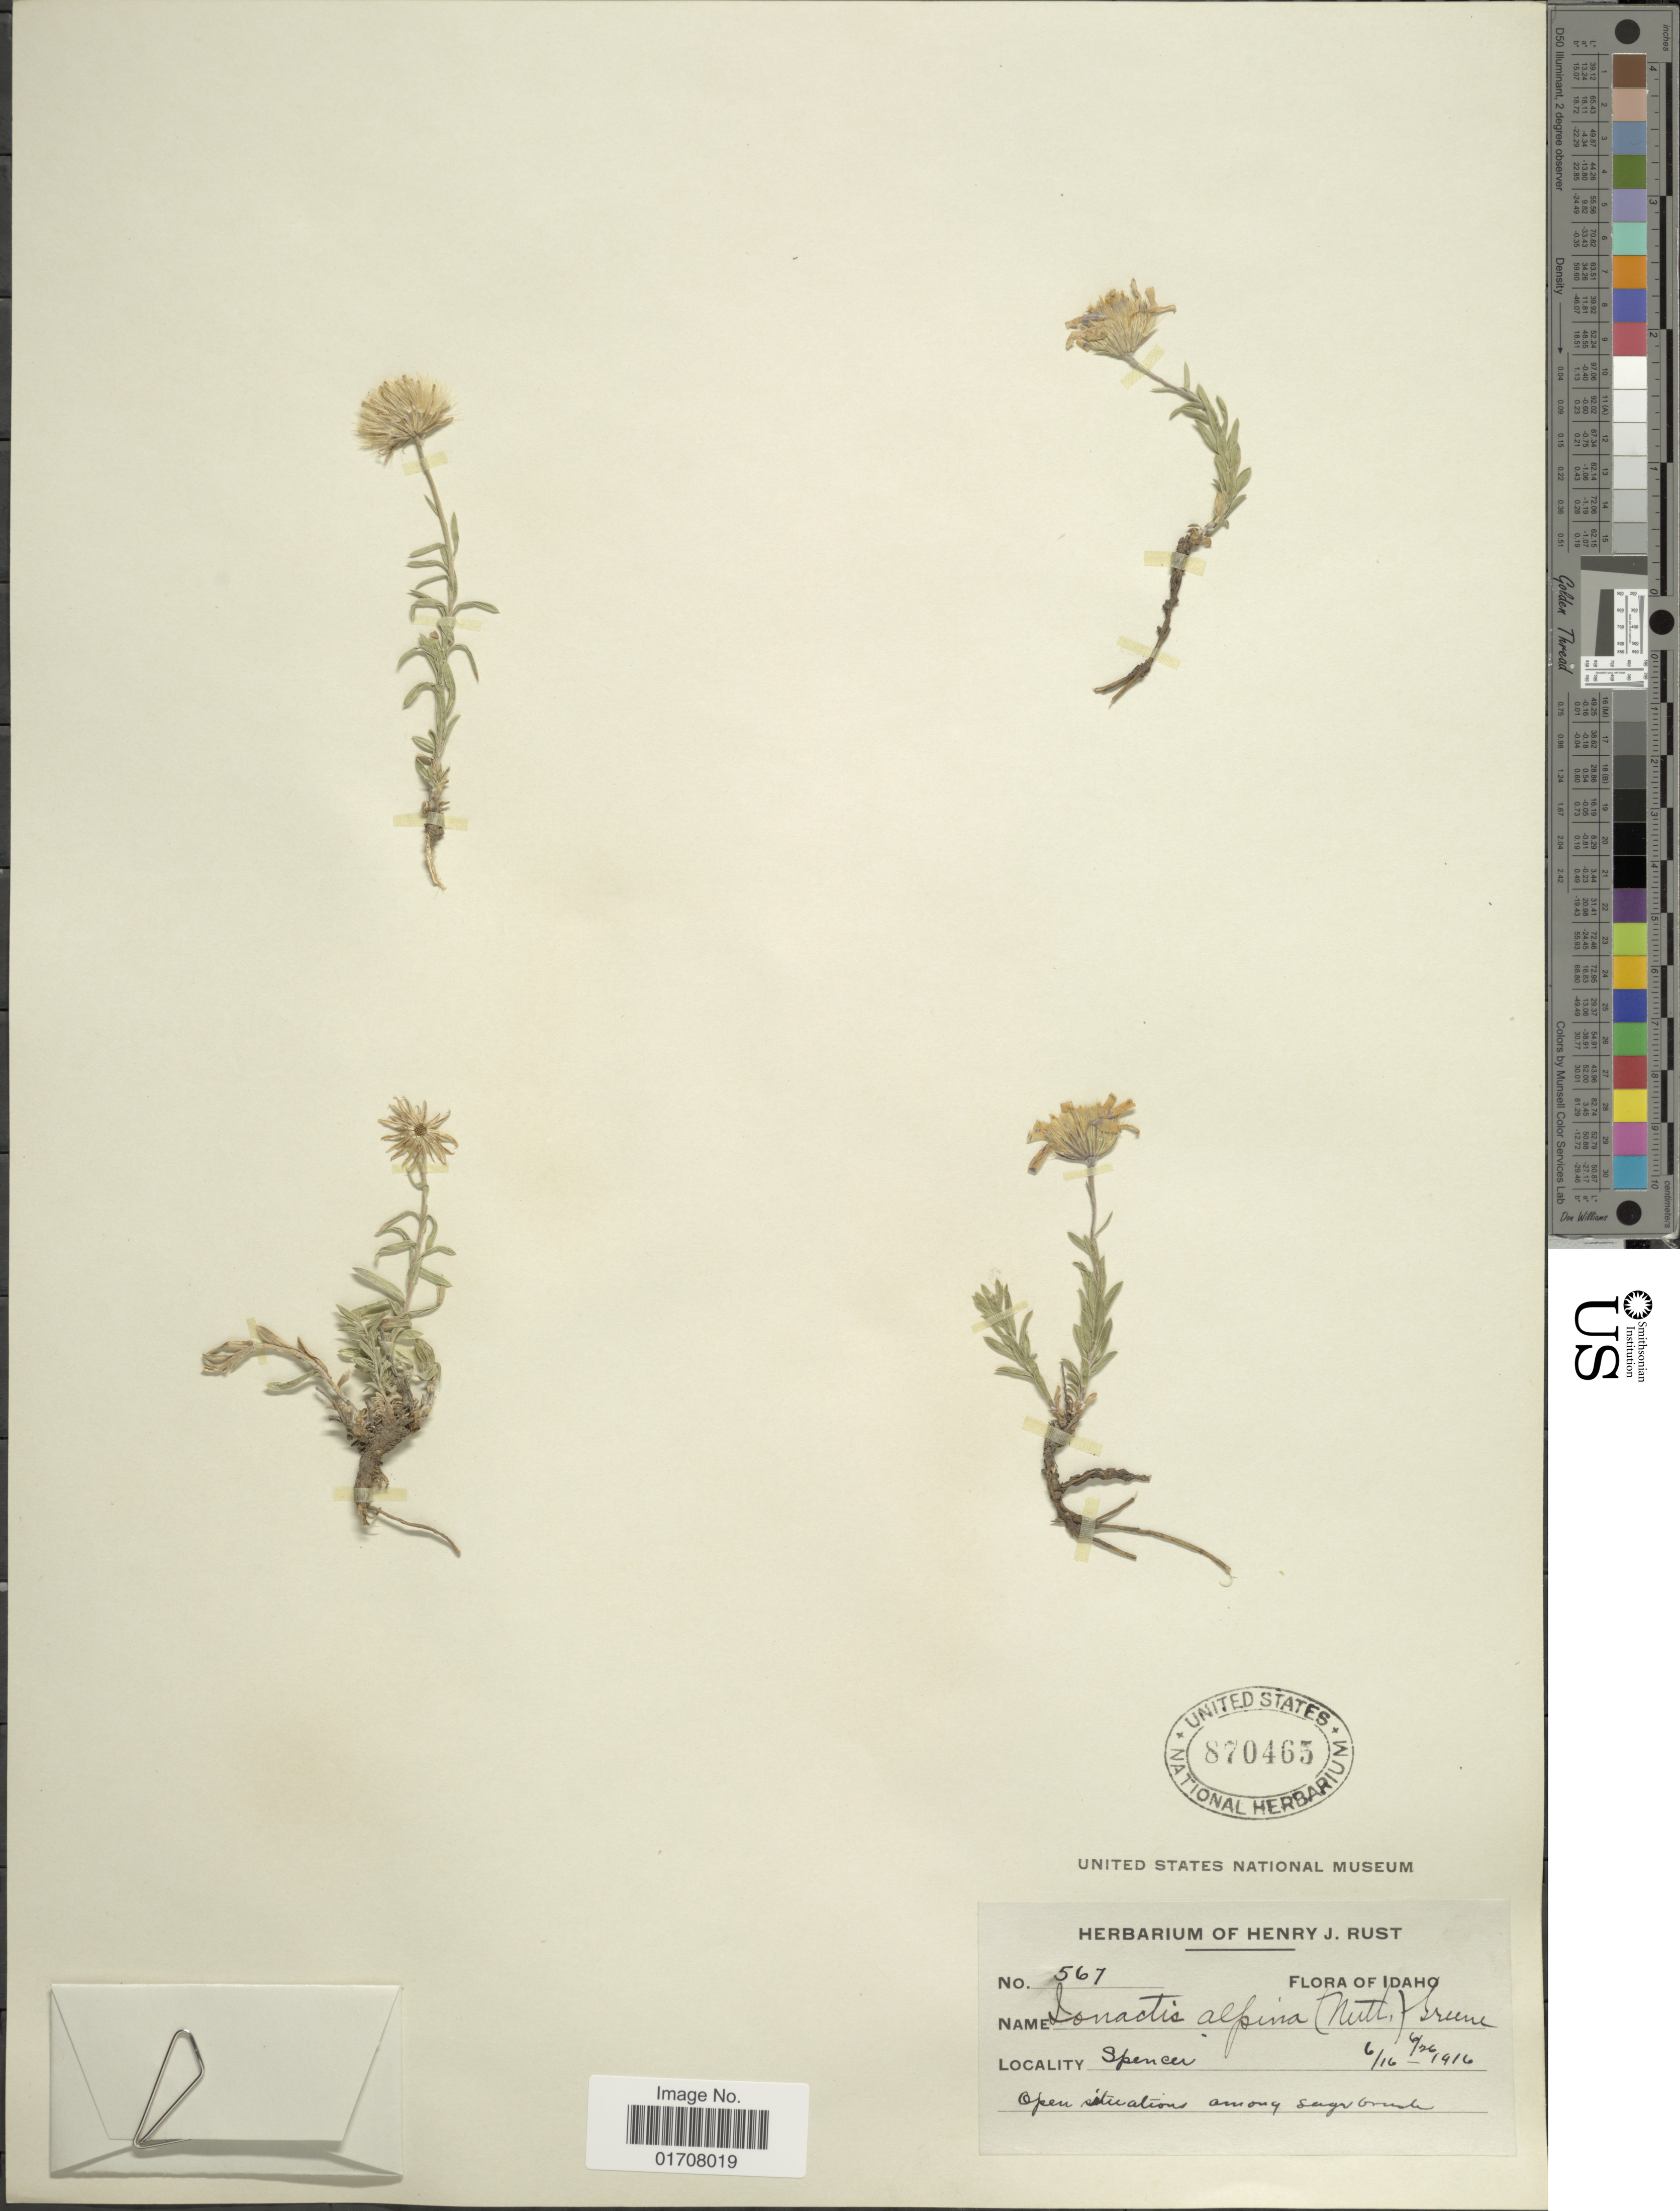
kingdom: Plantae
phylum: Tracheophyta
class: Magnoliopsida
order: Asterales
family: Asteraceae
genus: Ionactis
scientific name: Ionactis alpina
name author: (Nutt.) Greene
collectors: ex herb. Henry J. Rust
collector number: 567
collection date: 1916-06-16/1916-06-26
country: United States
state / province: Idaho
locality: Spencer.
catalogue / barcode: US 870465